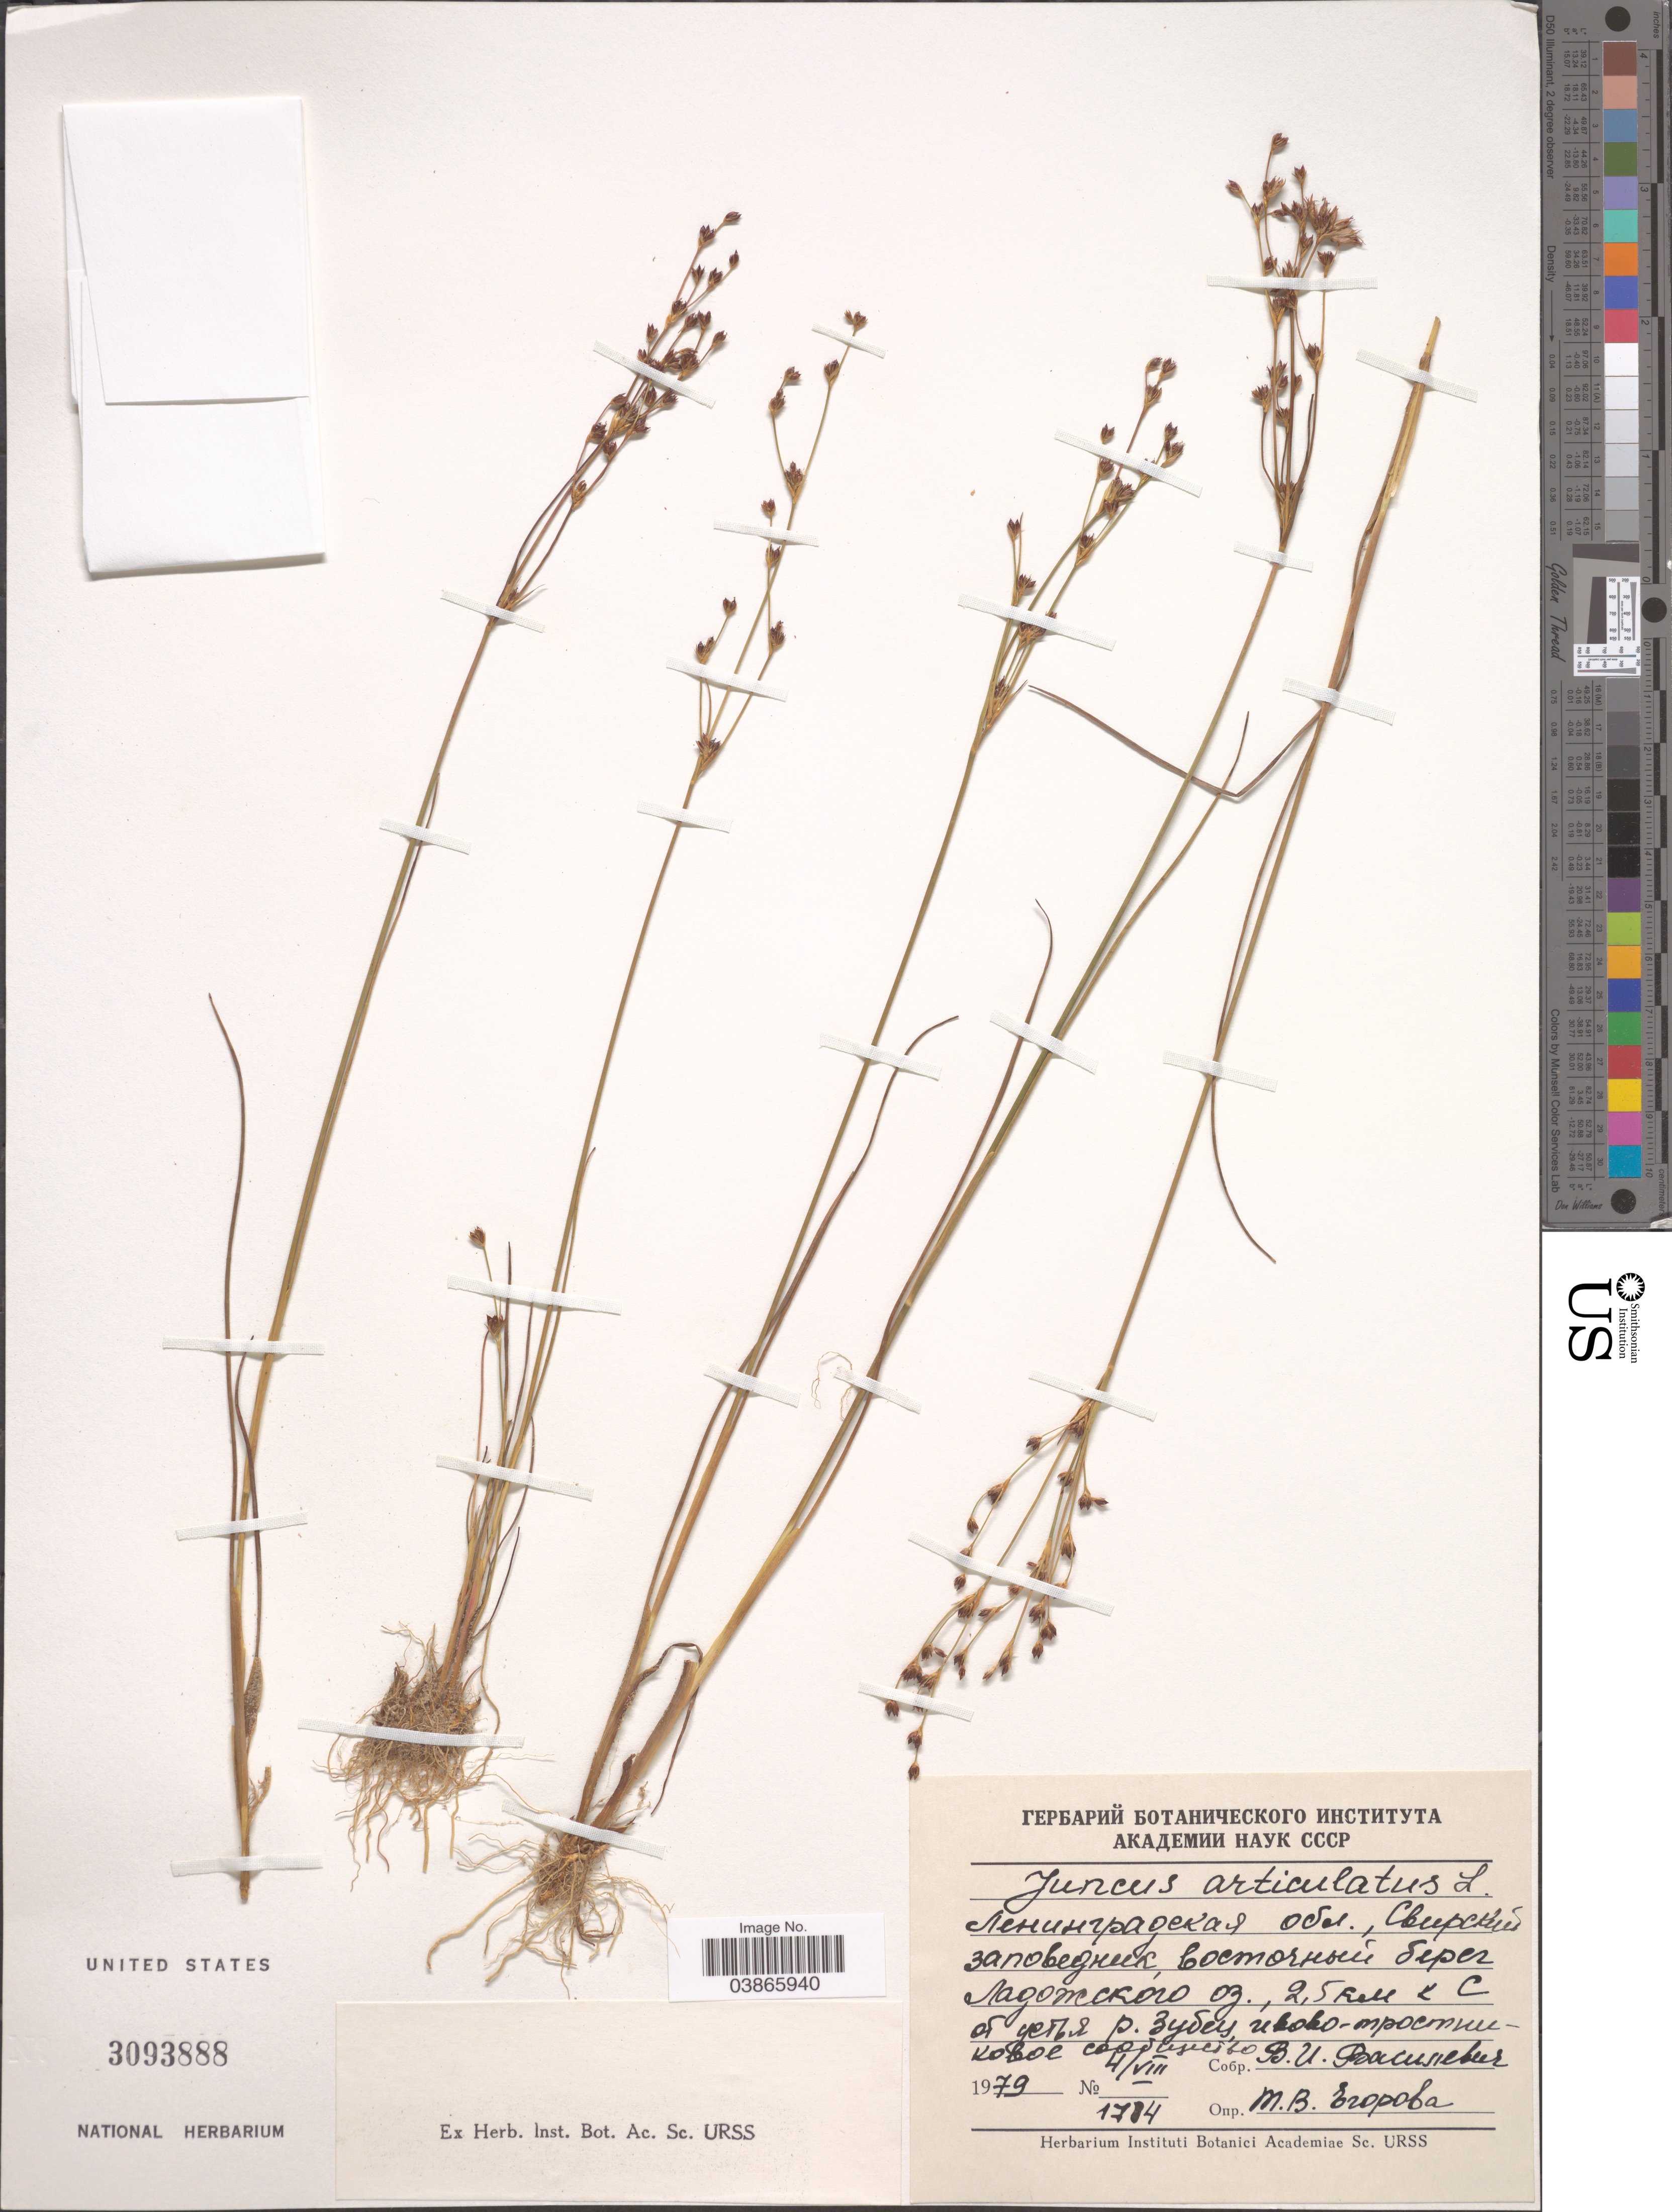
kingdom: Plantae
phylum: Tracheophyta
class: Liliopsida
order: Poales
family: Juncaceae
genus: Juncus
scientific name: Juncus articulatus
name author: L.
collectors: X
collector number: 1704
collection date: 1979-08-04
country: Russian Federation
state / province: Leningrad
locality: E shore of lake Ladoga, 2.5 km N of estuary of river Zubets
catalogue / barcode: US 3093888